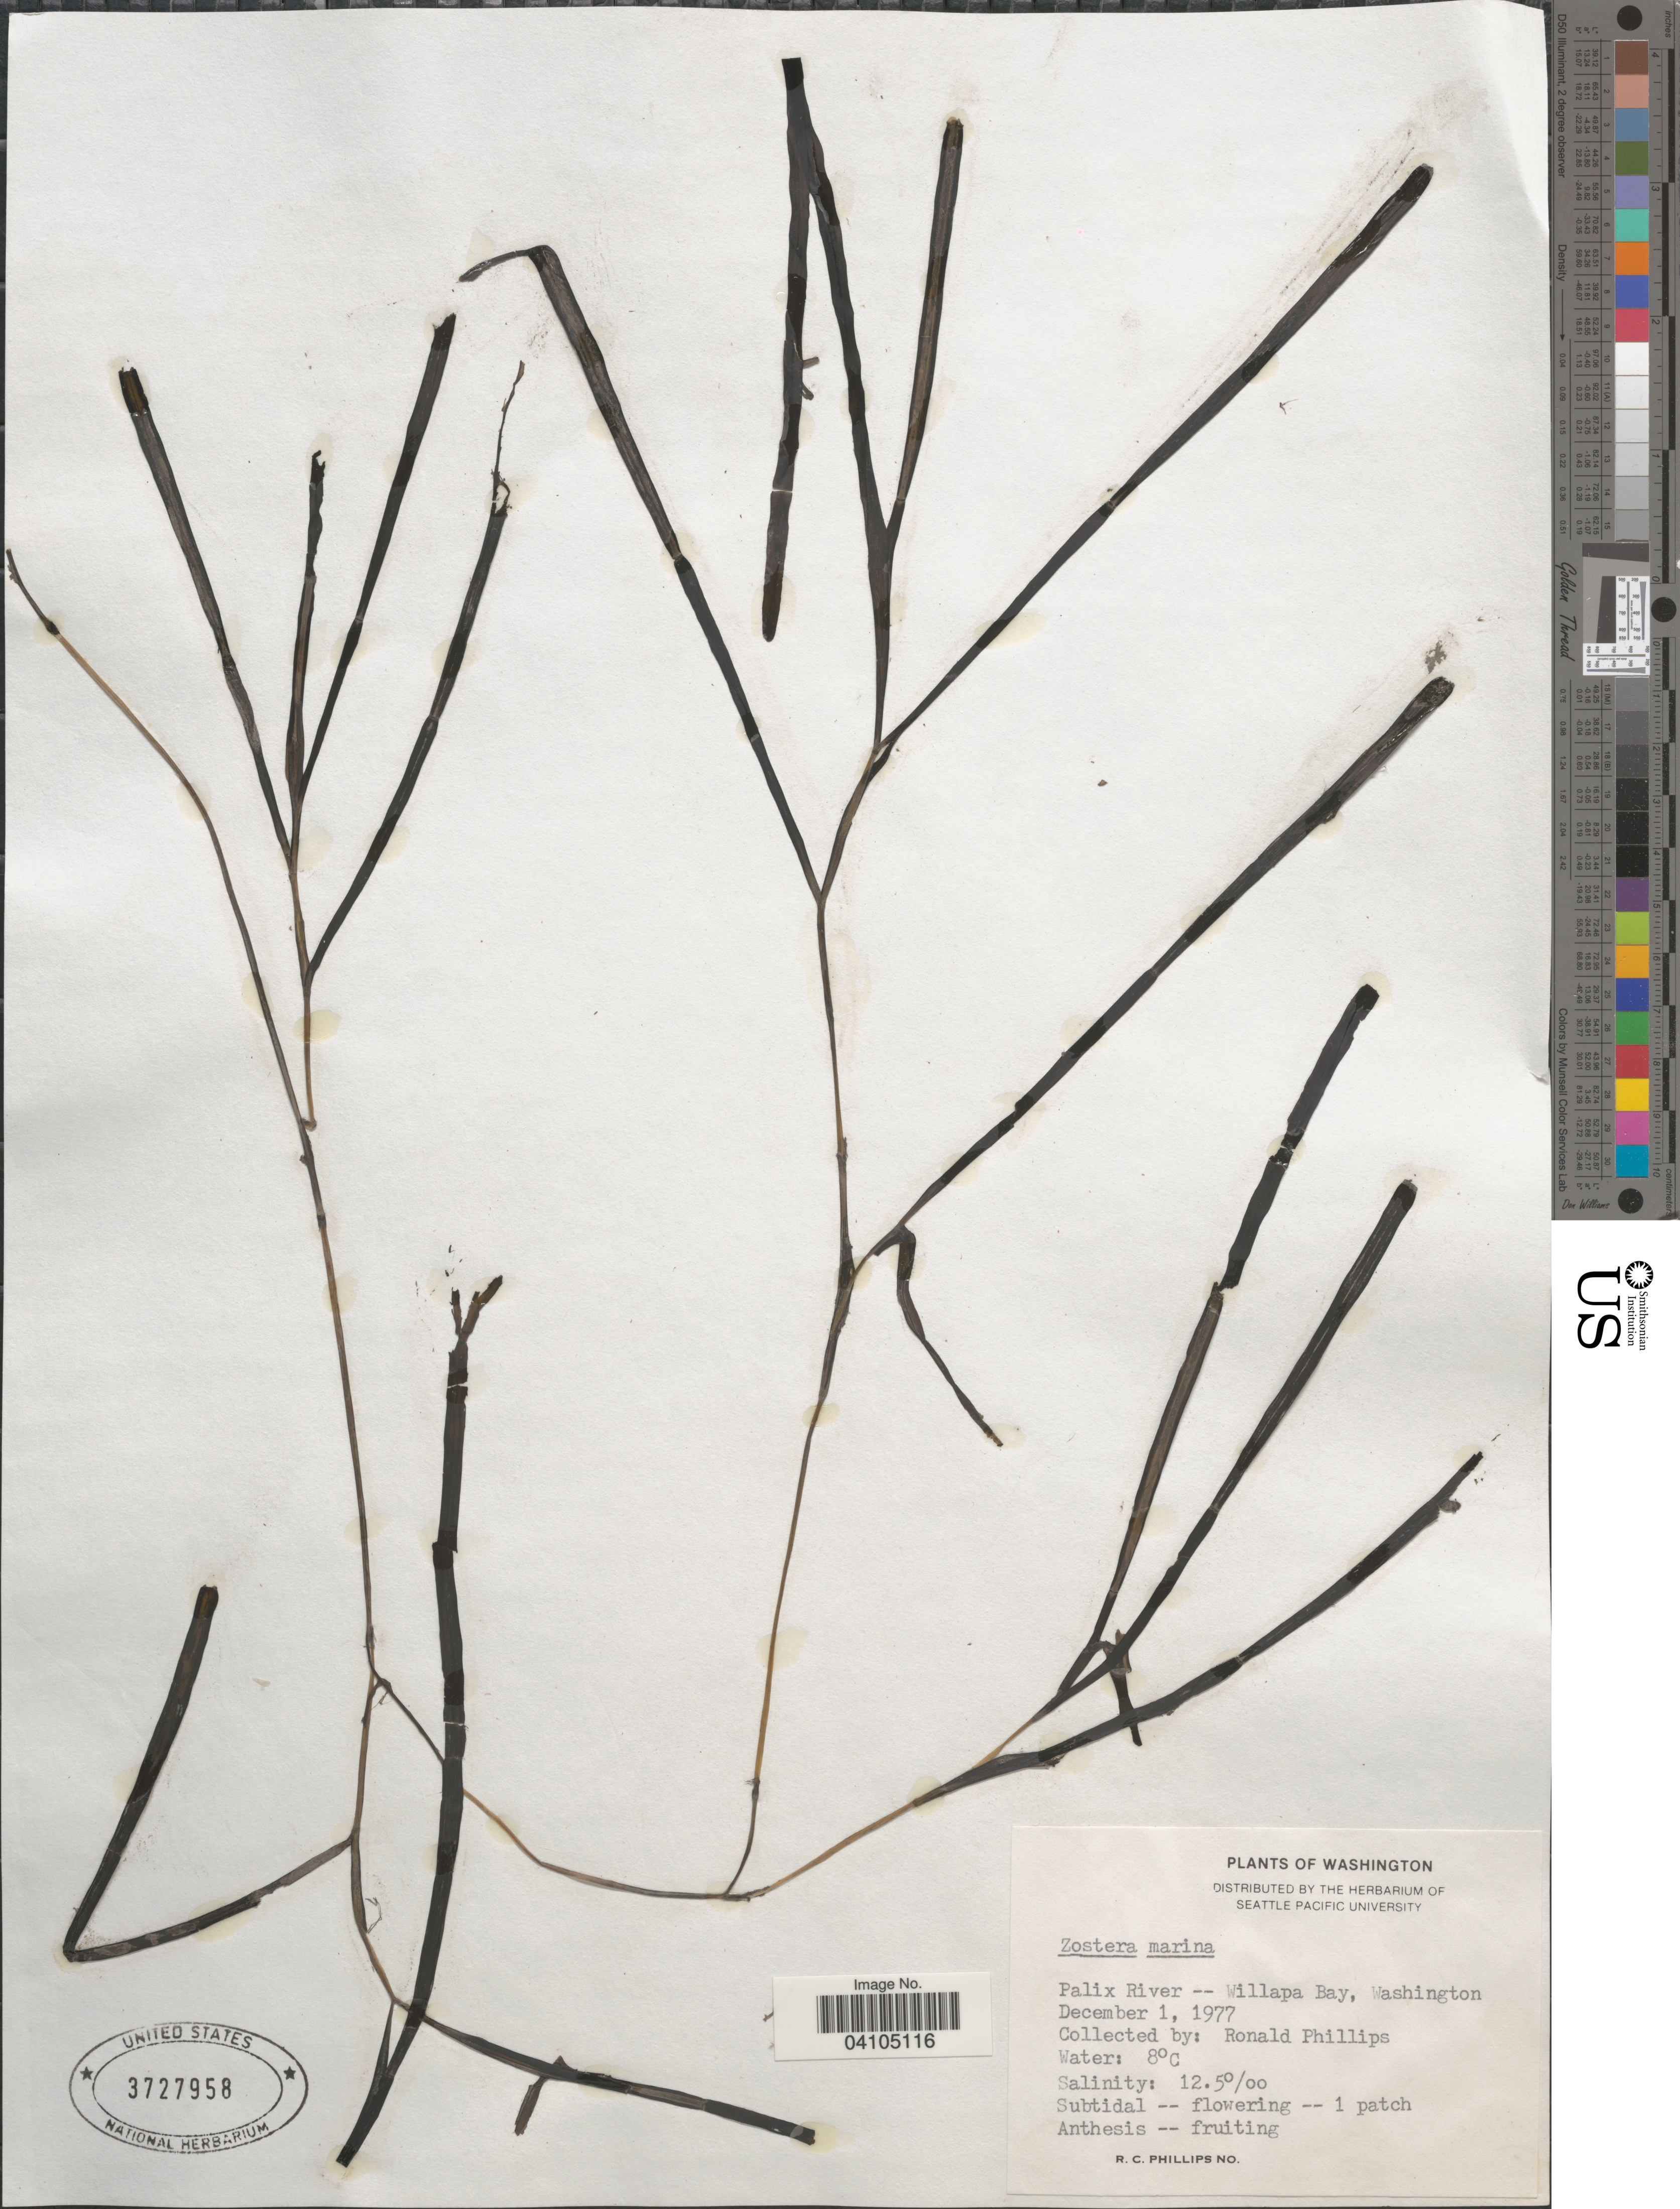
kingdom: Plantae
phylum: Tracheophyta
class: Liliopsida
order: Alismatales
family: Zosteraceae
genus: Zostera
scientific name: Zostera marina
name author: L.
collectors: R. C. Phillips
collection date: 1977-12-01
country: United States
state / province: Washington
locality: Palix River -- Willapa Bay.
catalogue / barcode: US 3727958